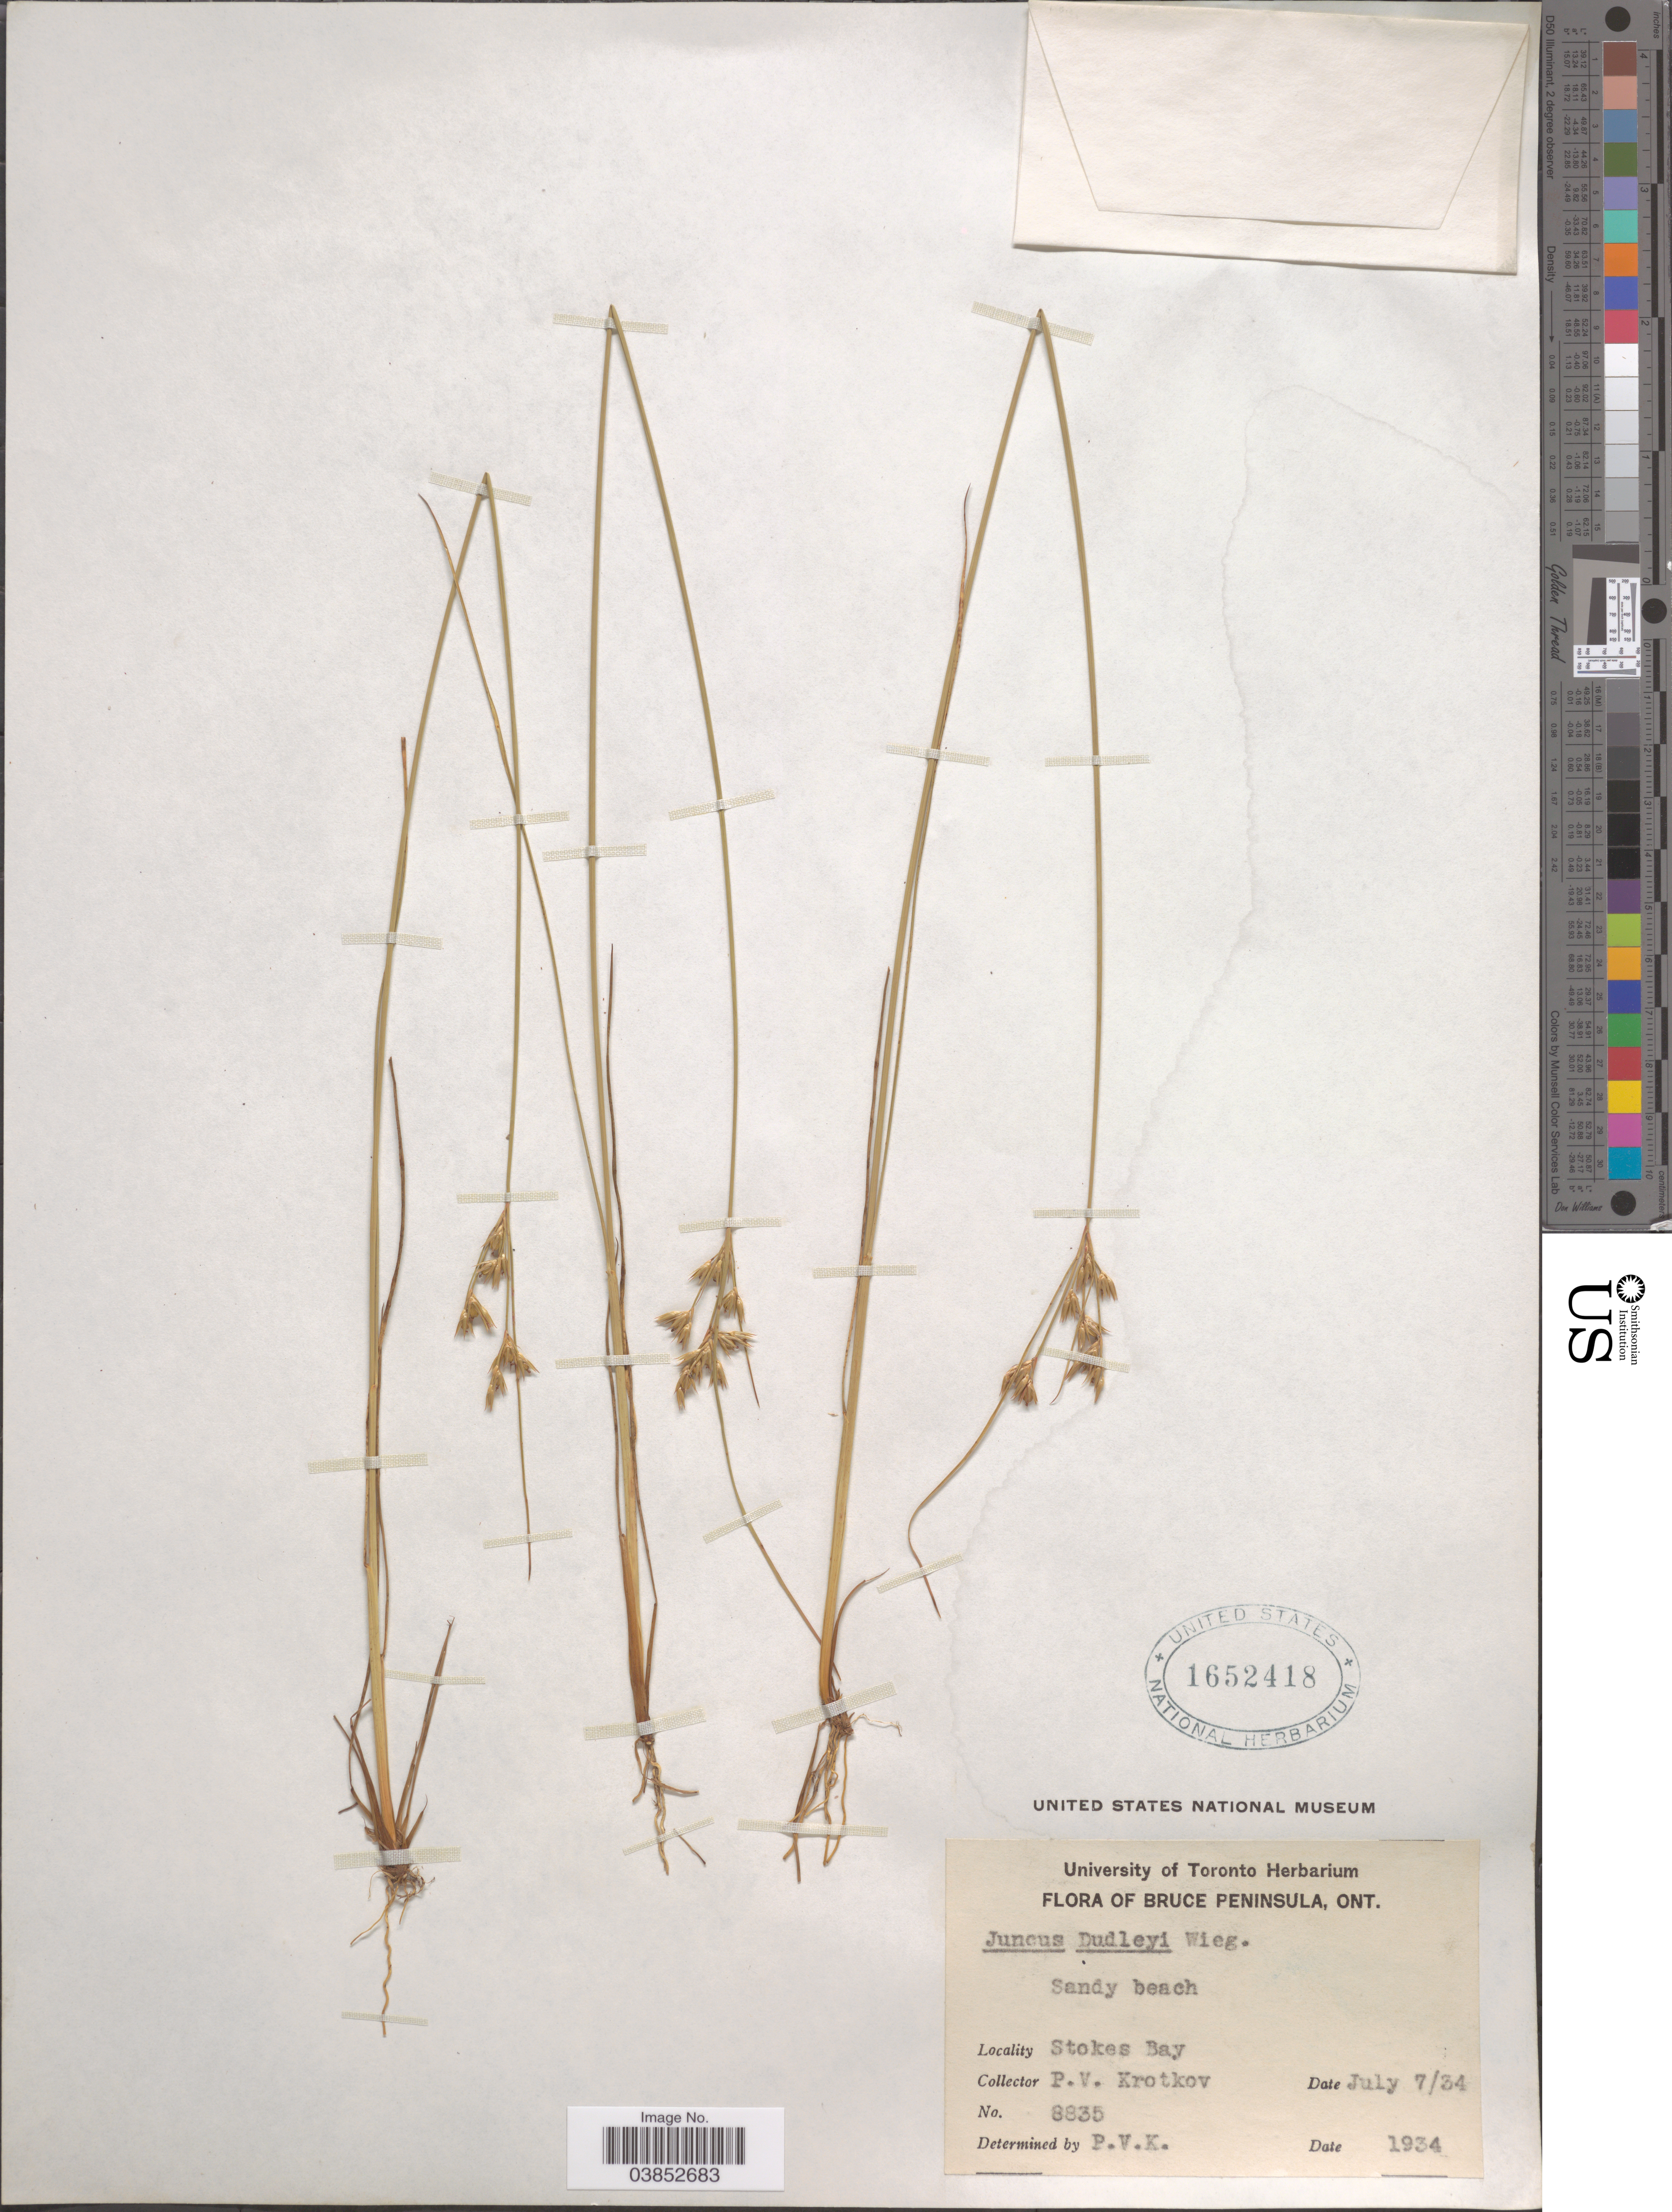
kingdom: Plantae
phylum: Tracheophyta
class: Liliopsida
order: Poales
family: Juncaceae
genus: Juncus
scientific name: Juncus dudleyi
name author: Wiegand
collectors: P. V. Krotkov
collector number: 8835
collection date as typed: Transcribed d/m/y: 7/7/34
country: Canada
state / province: Ontario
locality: Bruce Peninsula. Stokes Bay.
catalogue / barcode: US 1652418